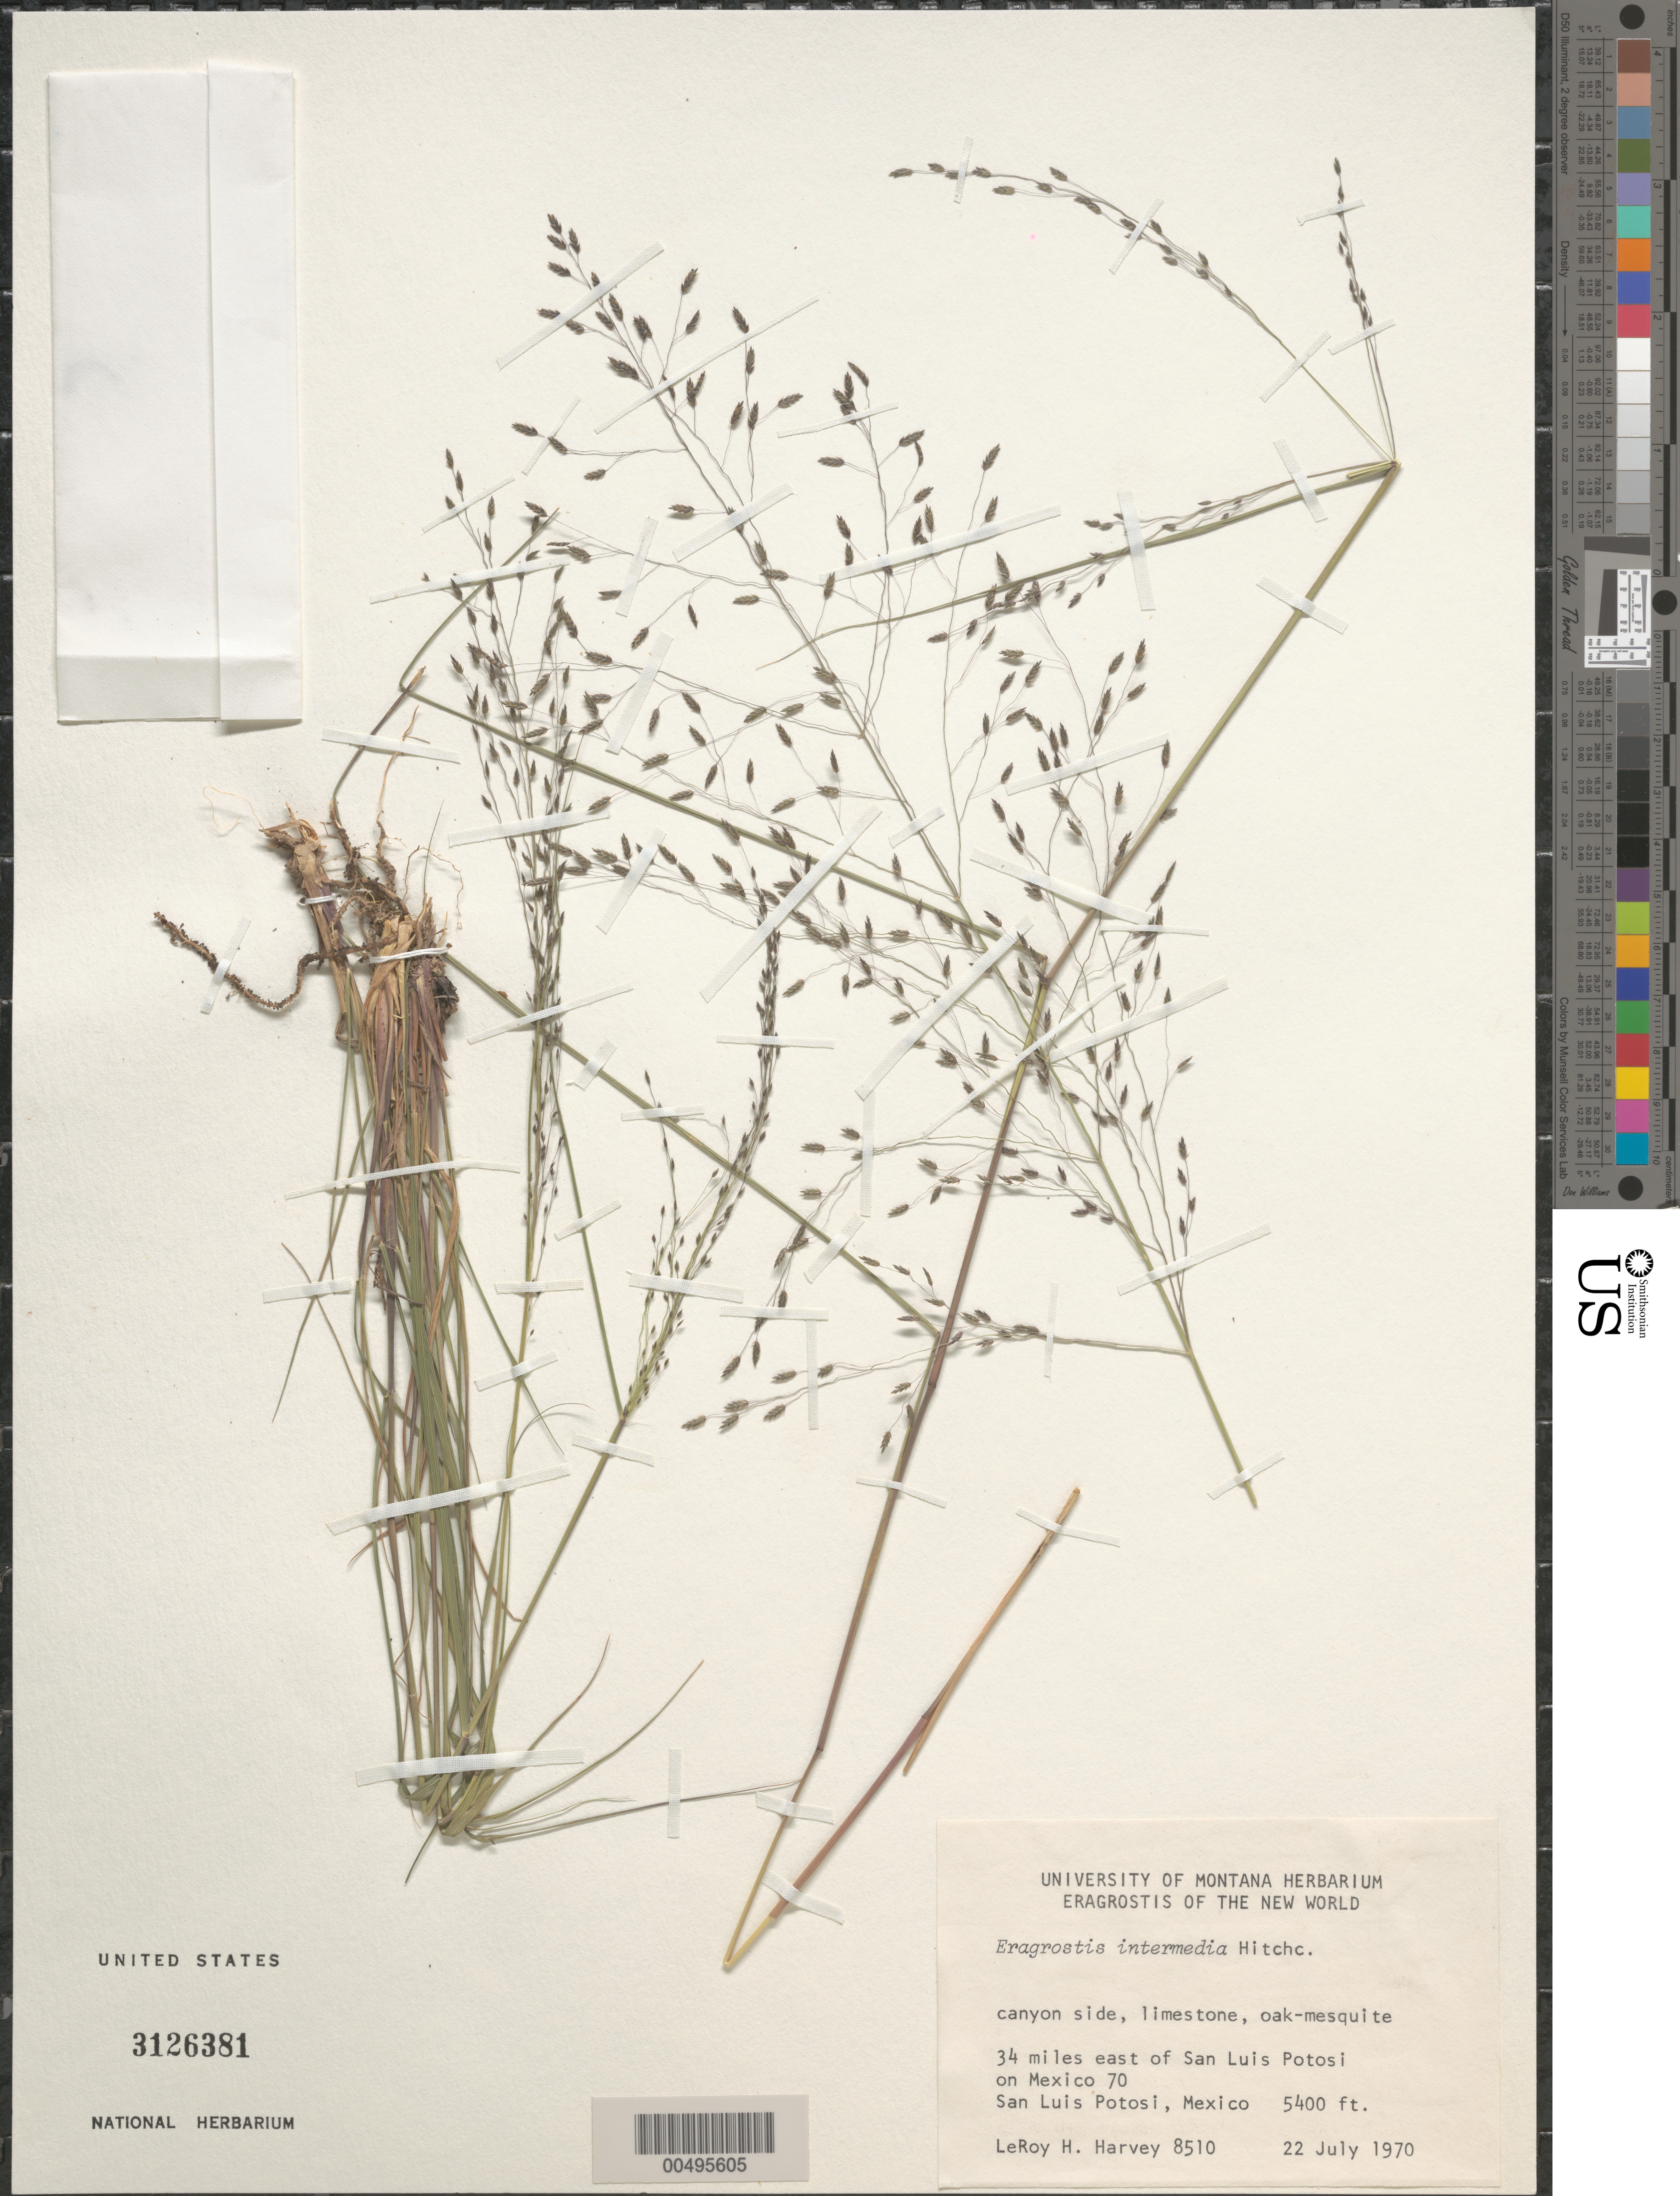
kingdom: Plantae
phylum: Tracheophyta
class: Liliopsida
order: Poales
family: Poaceae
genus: Eragrostis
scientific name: Eragrostis intermedia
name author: Hitchc.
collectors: L. H. Harvey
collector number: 8510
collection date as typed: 22 Jul 1970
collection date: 1970-07-22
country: Mexico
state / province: San Luis Potosi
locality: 34 mi E of San Luis Potosi on Mex 70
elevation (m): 1646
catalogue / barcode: US 3126381